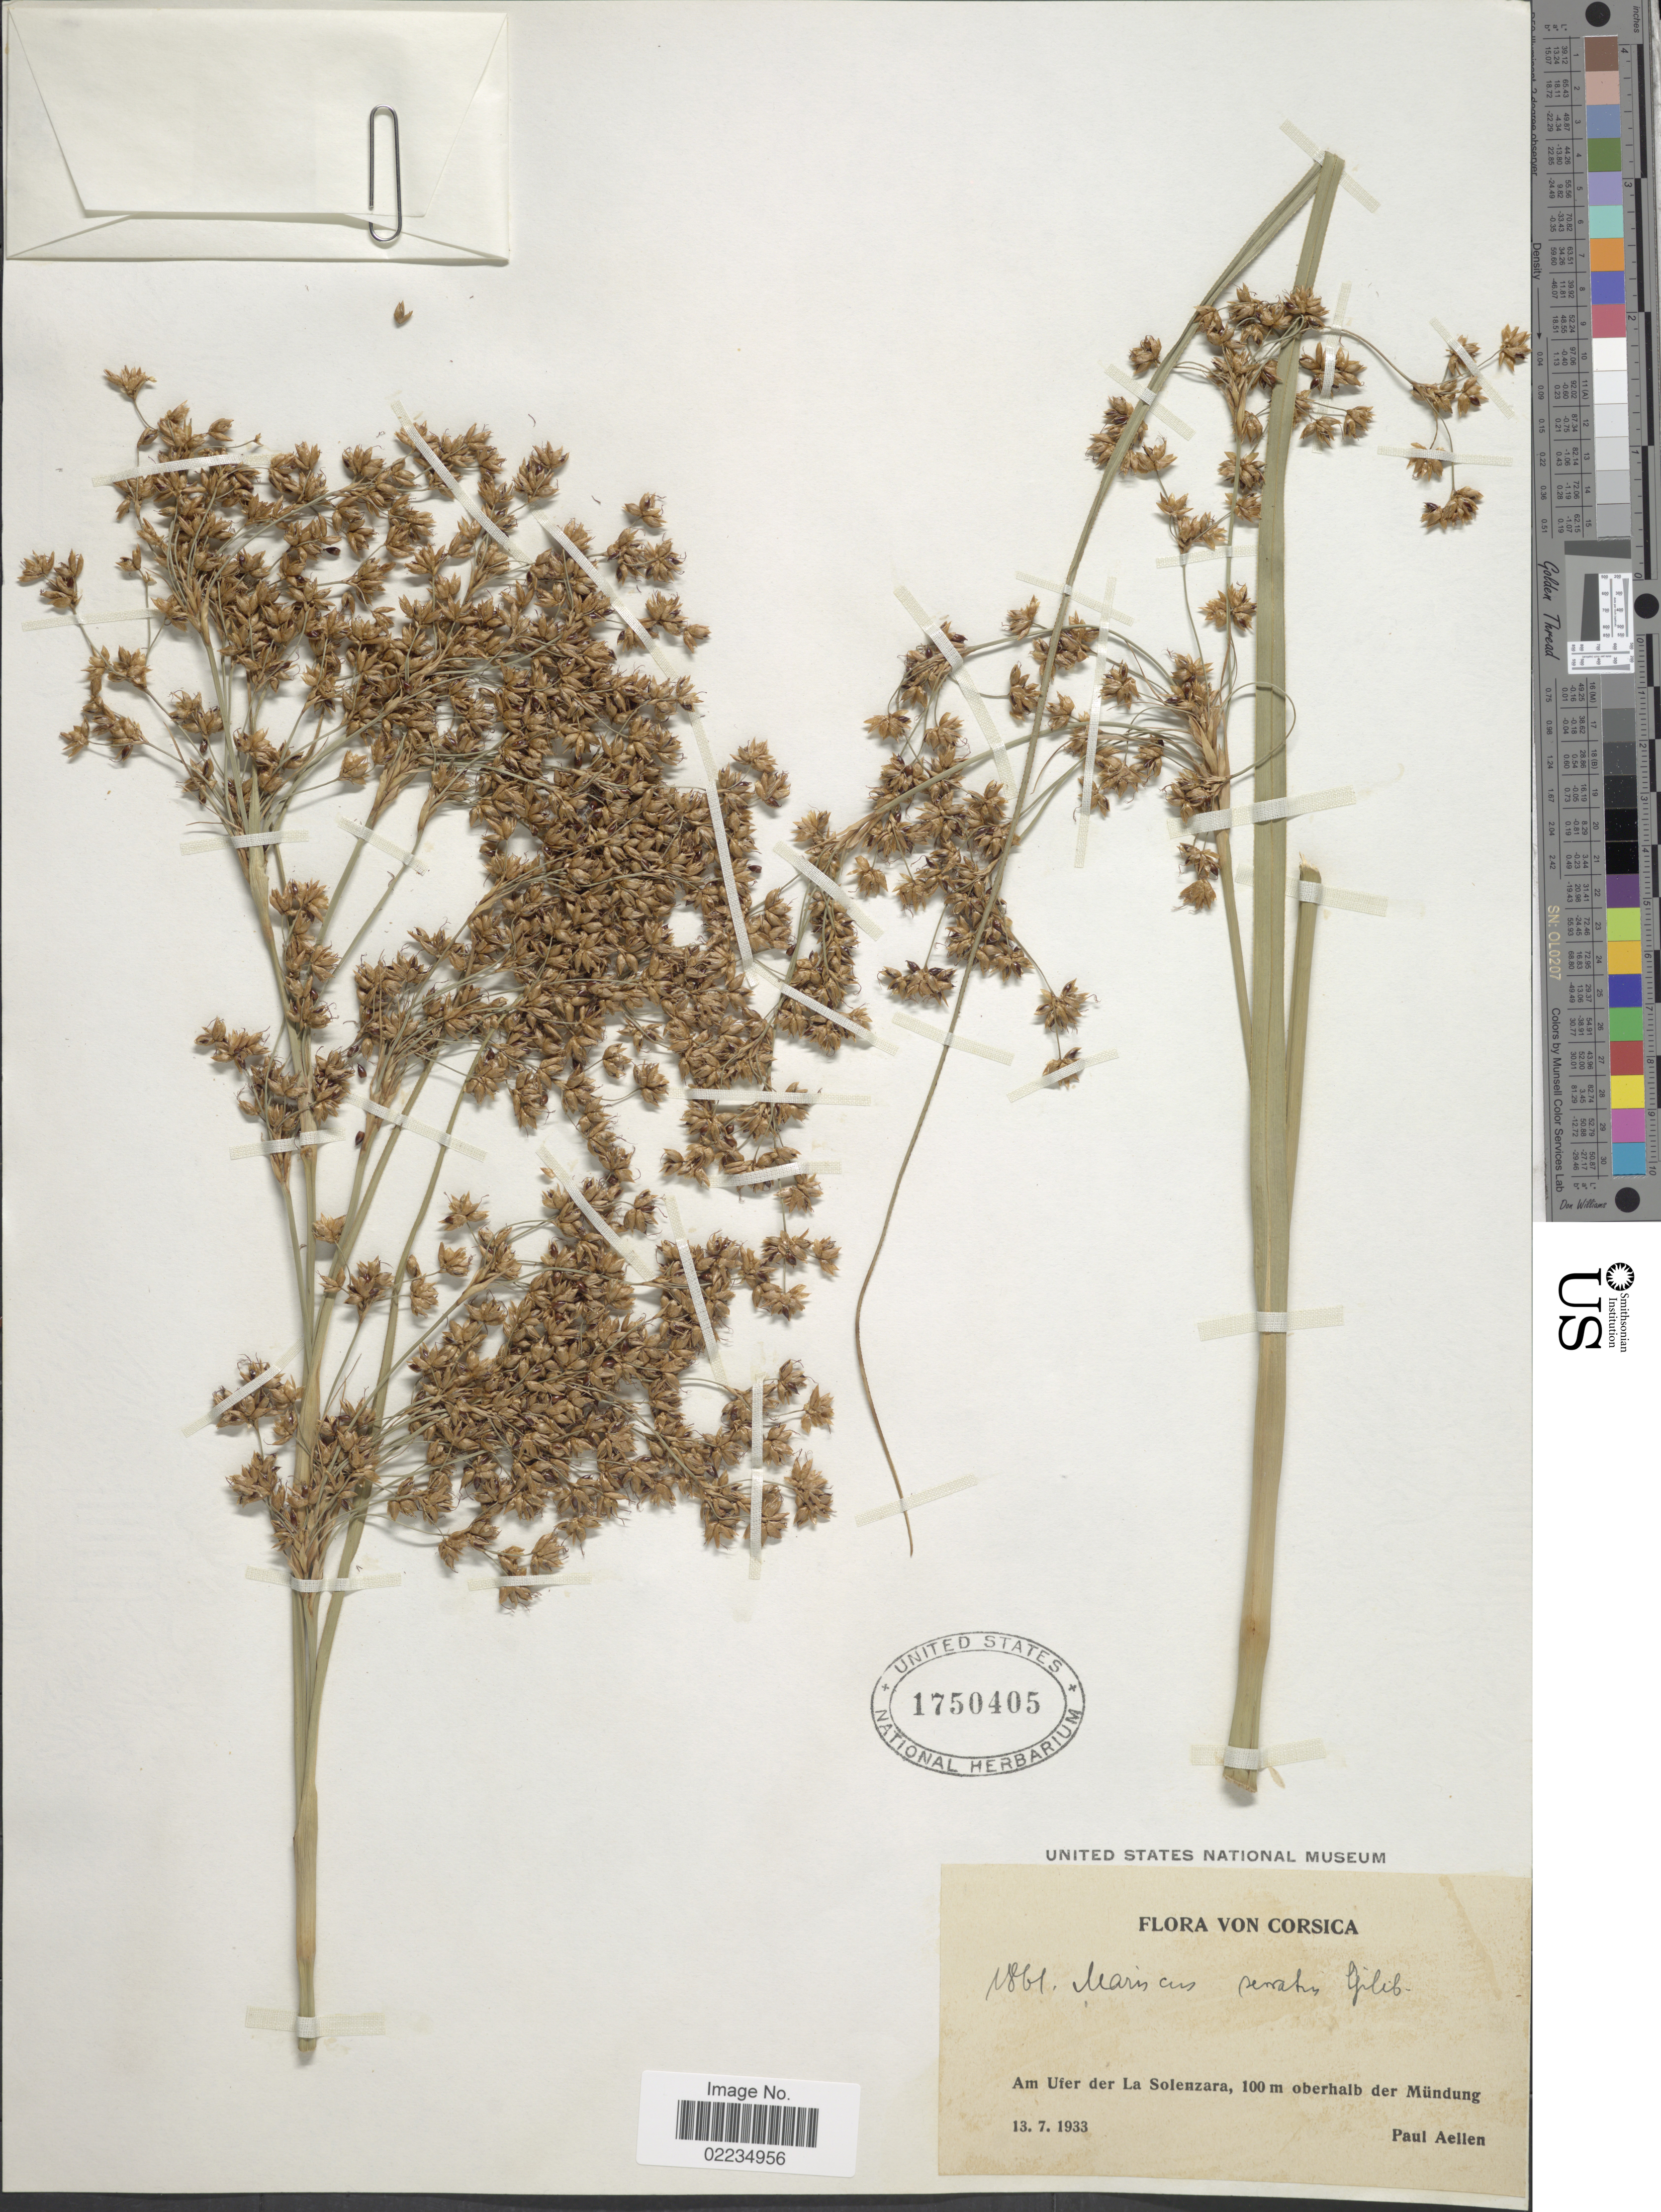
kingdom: Plantae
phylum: Tracheophyta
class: Liliopsida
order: Poales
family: Cyperaceae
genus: Cladium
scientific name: Cladium mariscus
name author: (L.) Pohl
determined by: Strong, Mark T., (BOT), Smithsonian Institution - National Museum of Natural History (UNITED STATES)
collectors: P. Aellen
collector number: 1861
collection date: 1933-07-13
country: France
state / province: Corsica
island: Corse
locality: Von Corsica, Am Ufer der La Solenzara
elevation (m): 100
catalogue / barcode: US 1750405